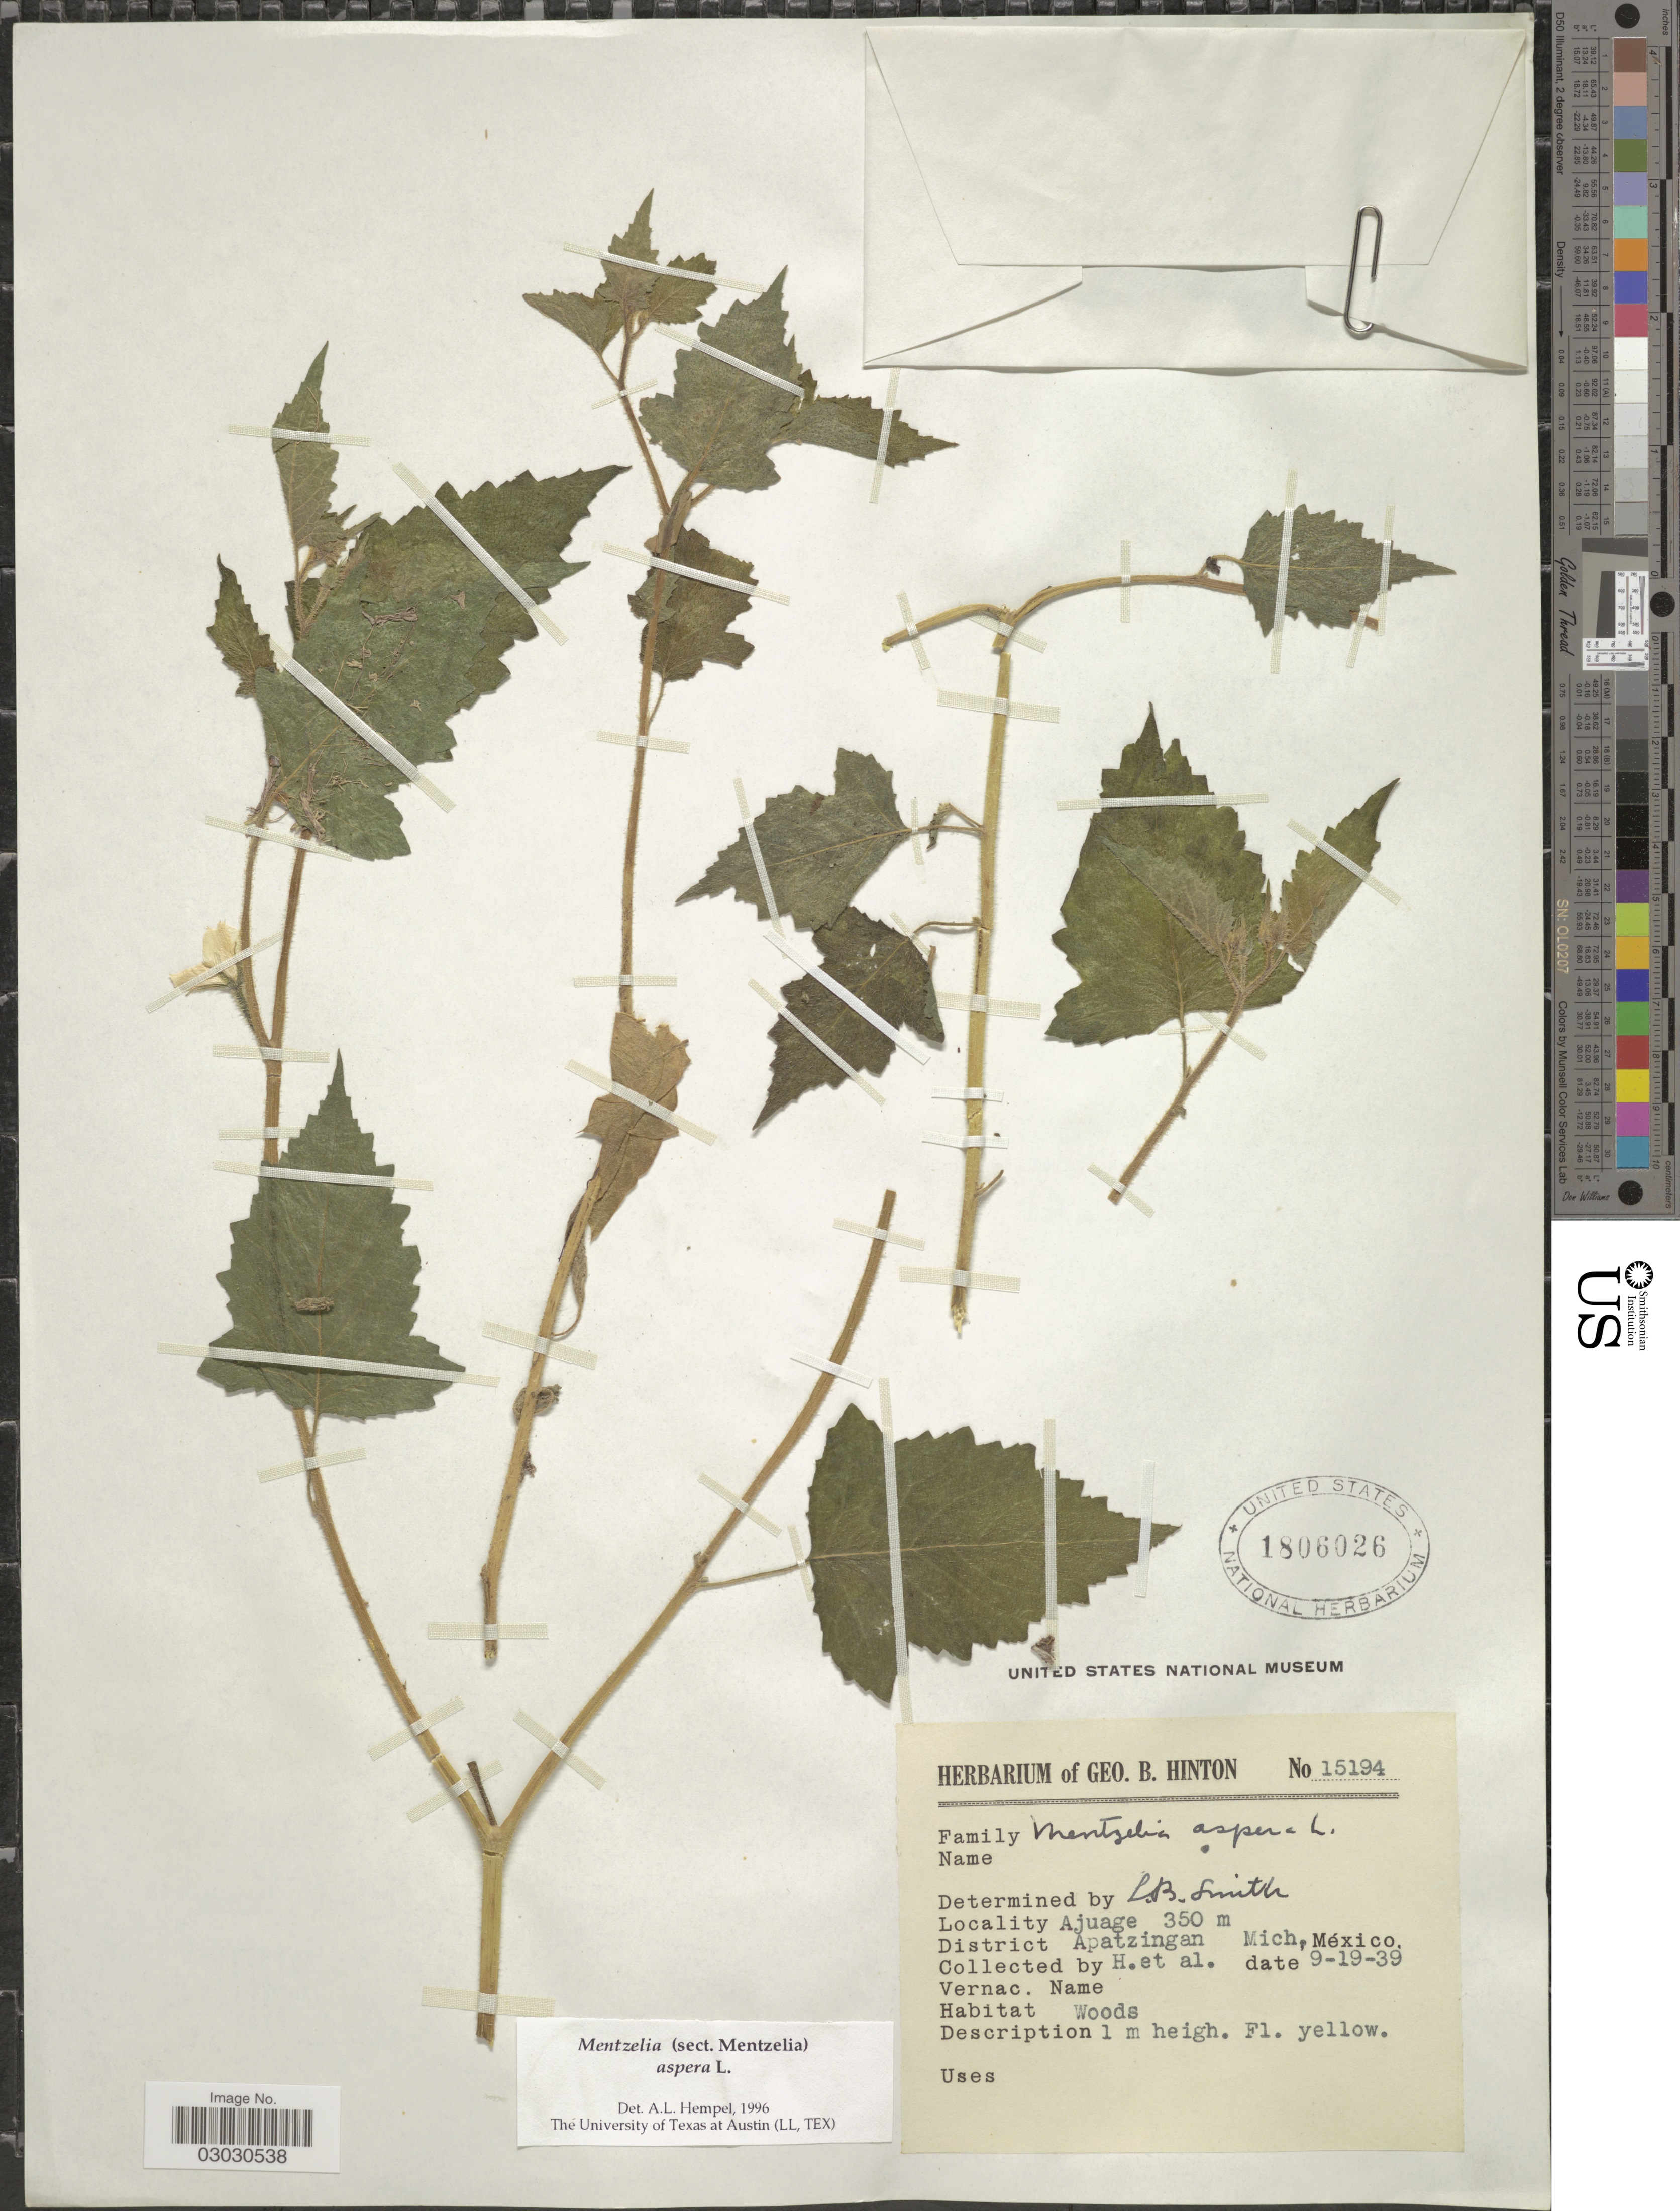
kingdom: Plantae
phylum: Tracheophyta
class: Magnoliopsida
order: Cornales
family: Loasaceae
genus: Mentzelia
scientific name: Mentzelia aspera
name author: L.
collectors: G. B. Hinton & et al.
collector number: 15194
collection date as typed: Transcribed d/m/y: 19/9/39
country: Mexico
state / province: Michoacán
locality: Ajuage. District Apatzingan.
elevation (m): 350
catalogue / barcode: US 1806026